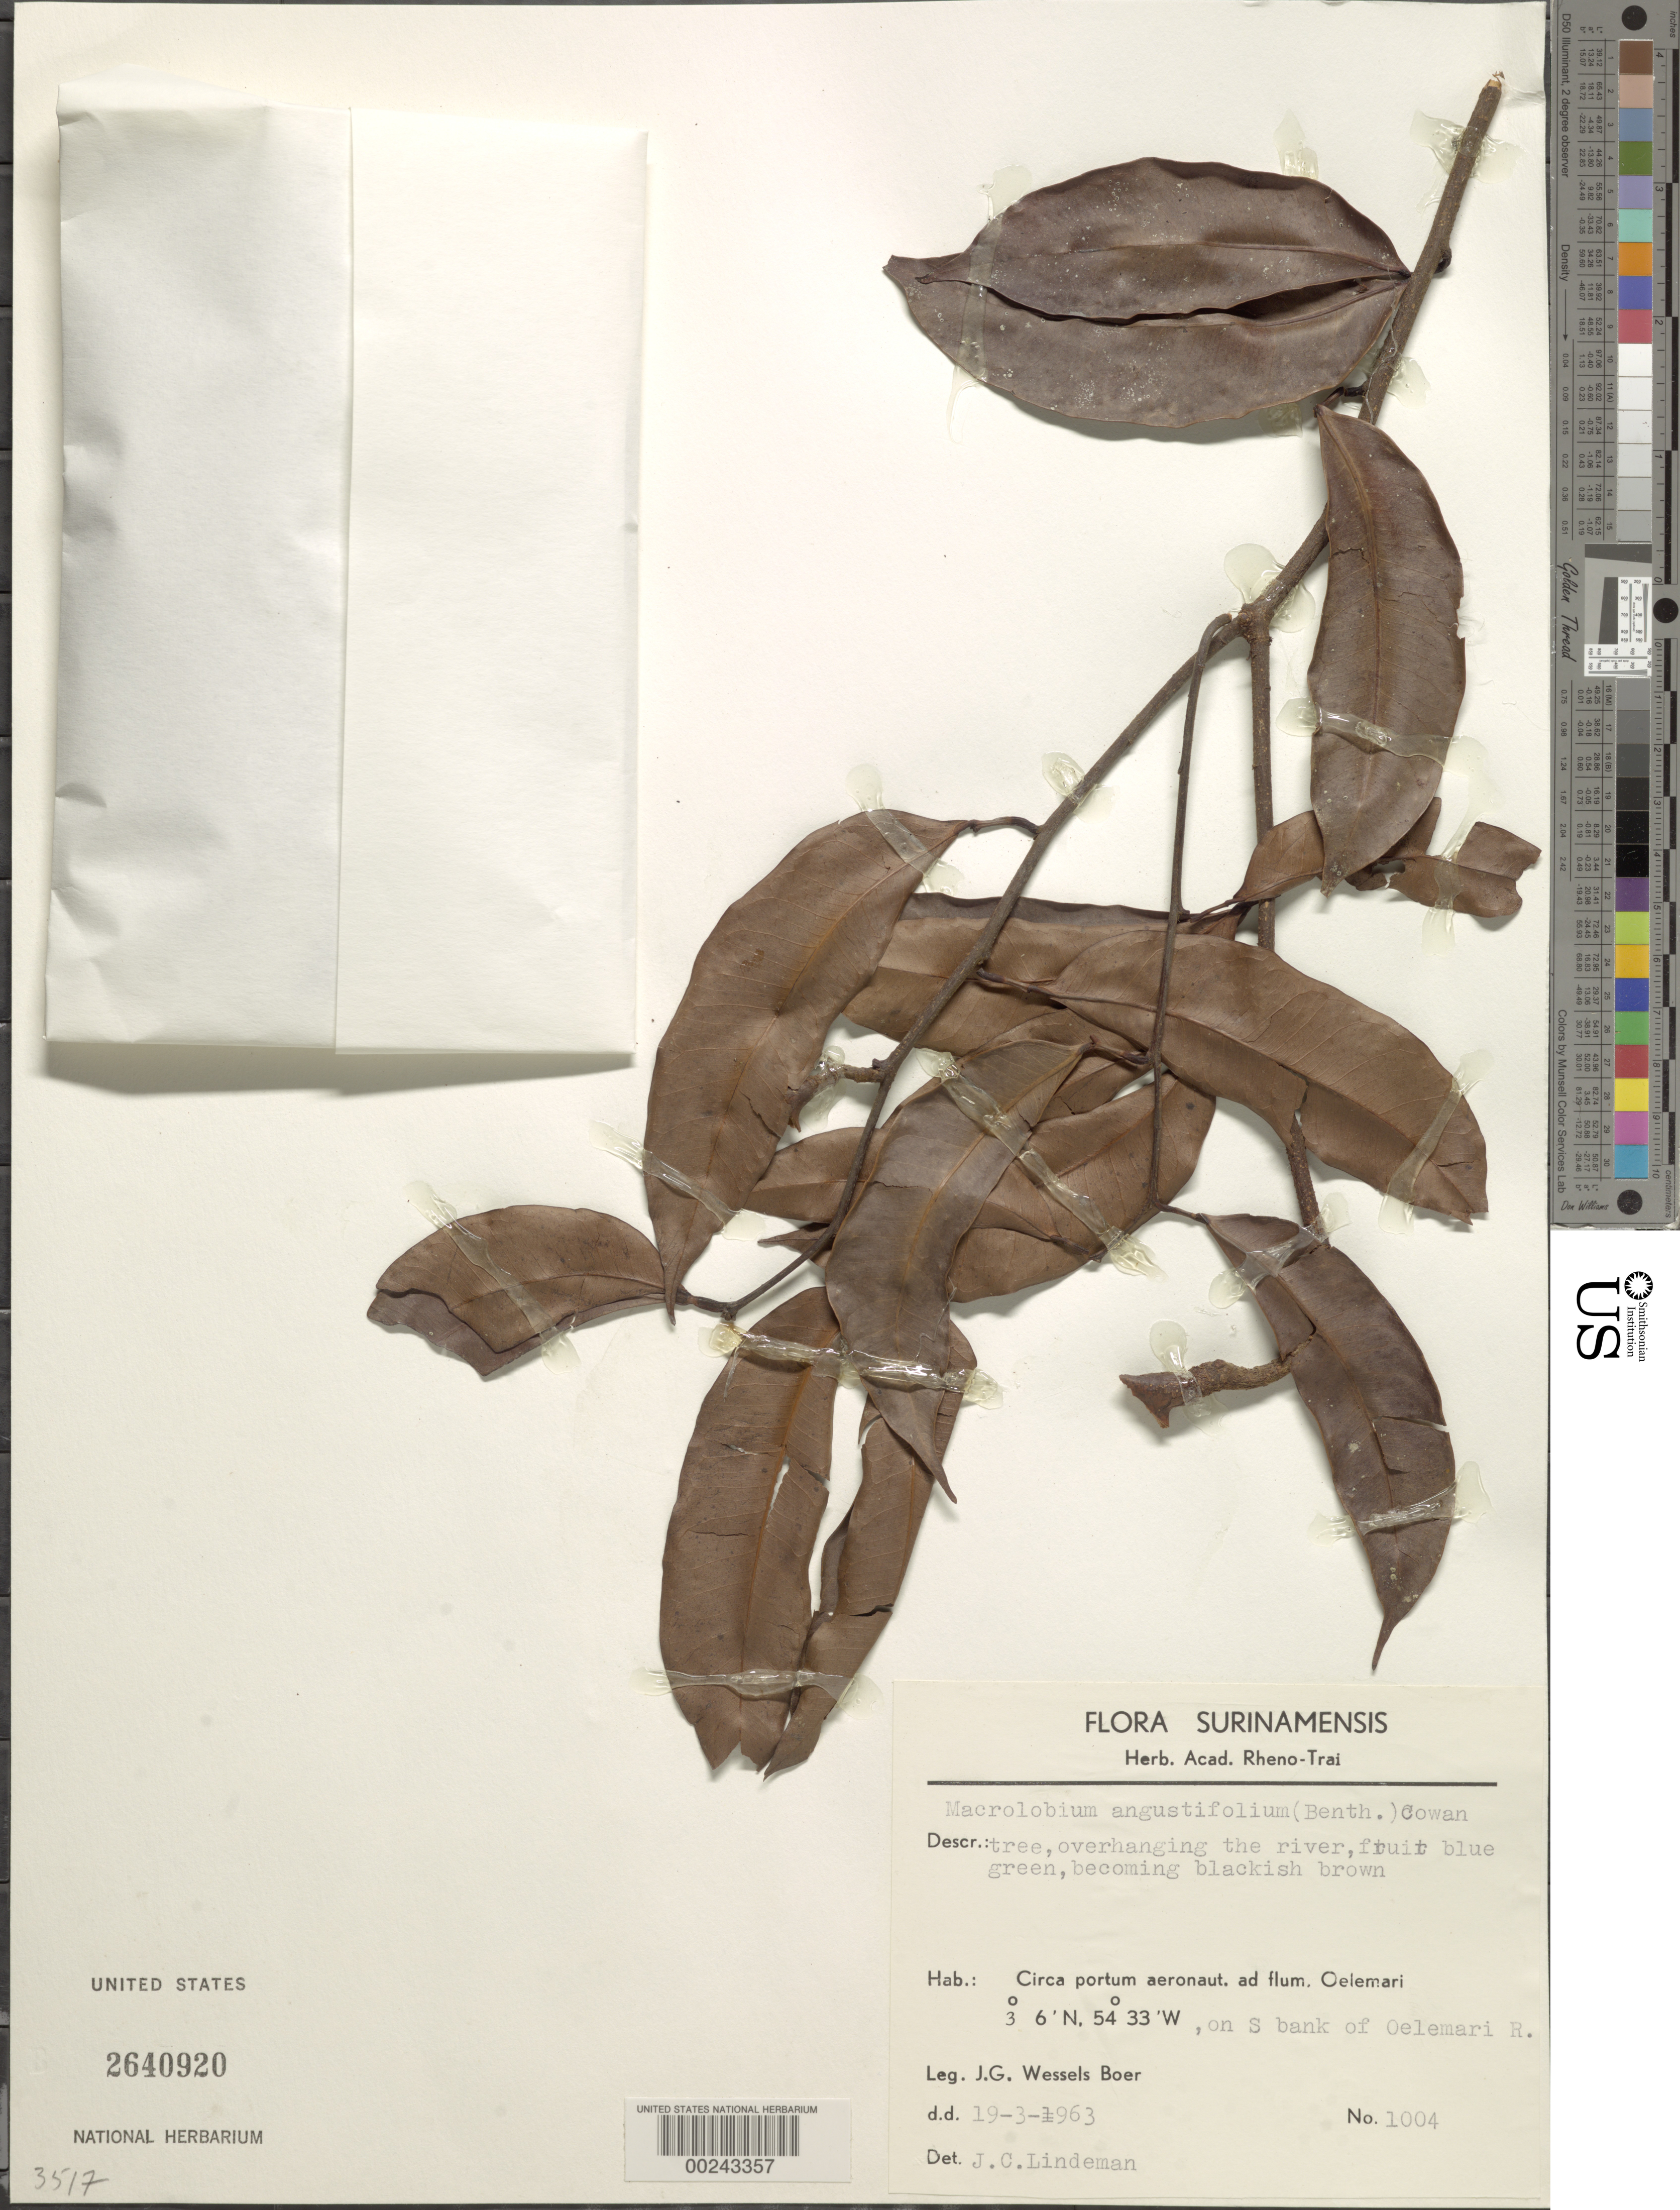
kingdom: Plantae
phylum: Tracheophyta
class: Magnoliopsida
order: Fabales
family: Fabaceae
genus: Macrolobium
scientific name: Macrolobium angustifolium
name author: (Benth.) R.S. Cowan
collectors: J. C. Lindeman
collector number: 1004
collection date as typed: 19 Mar 1963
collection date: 1963-03-19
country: Suriname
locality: On s bank of oelemari river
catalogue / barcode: US 2640920